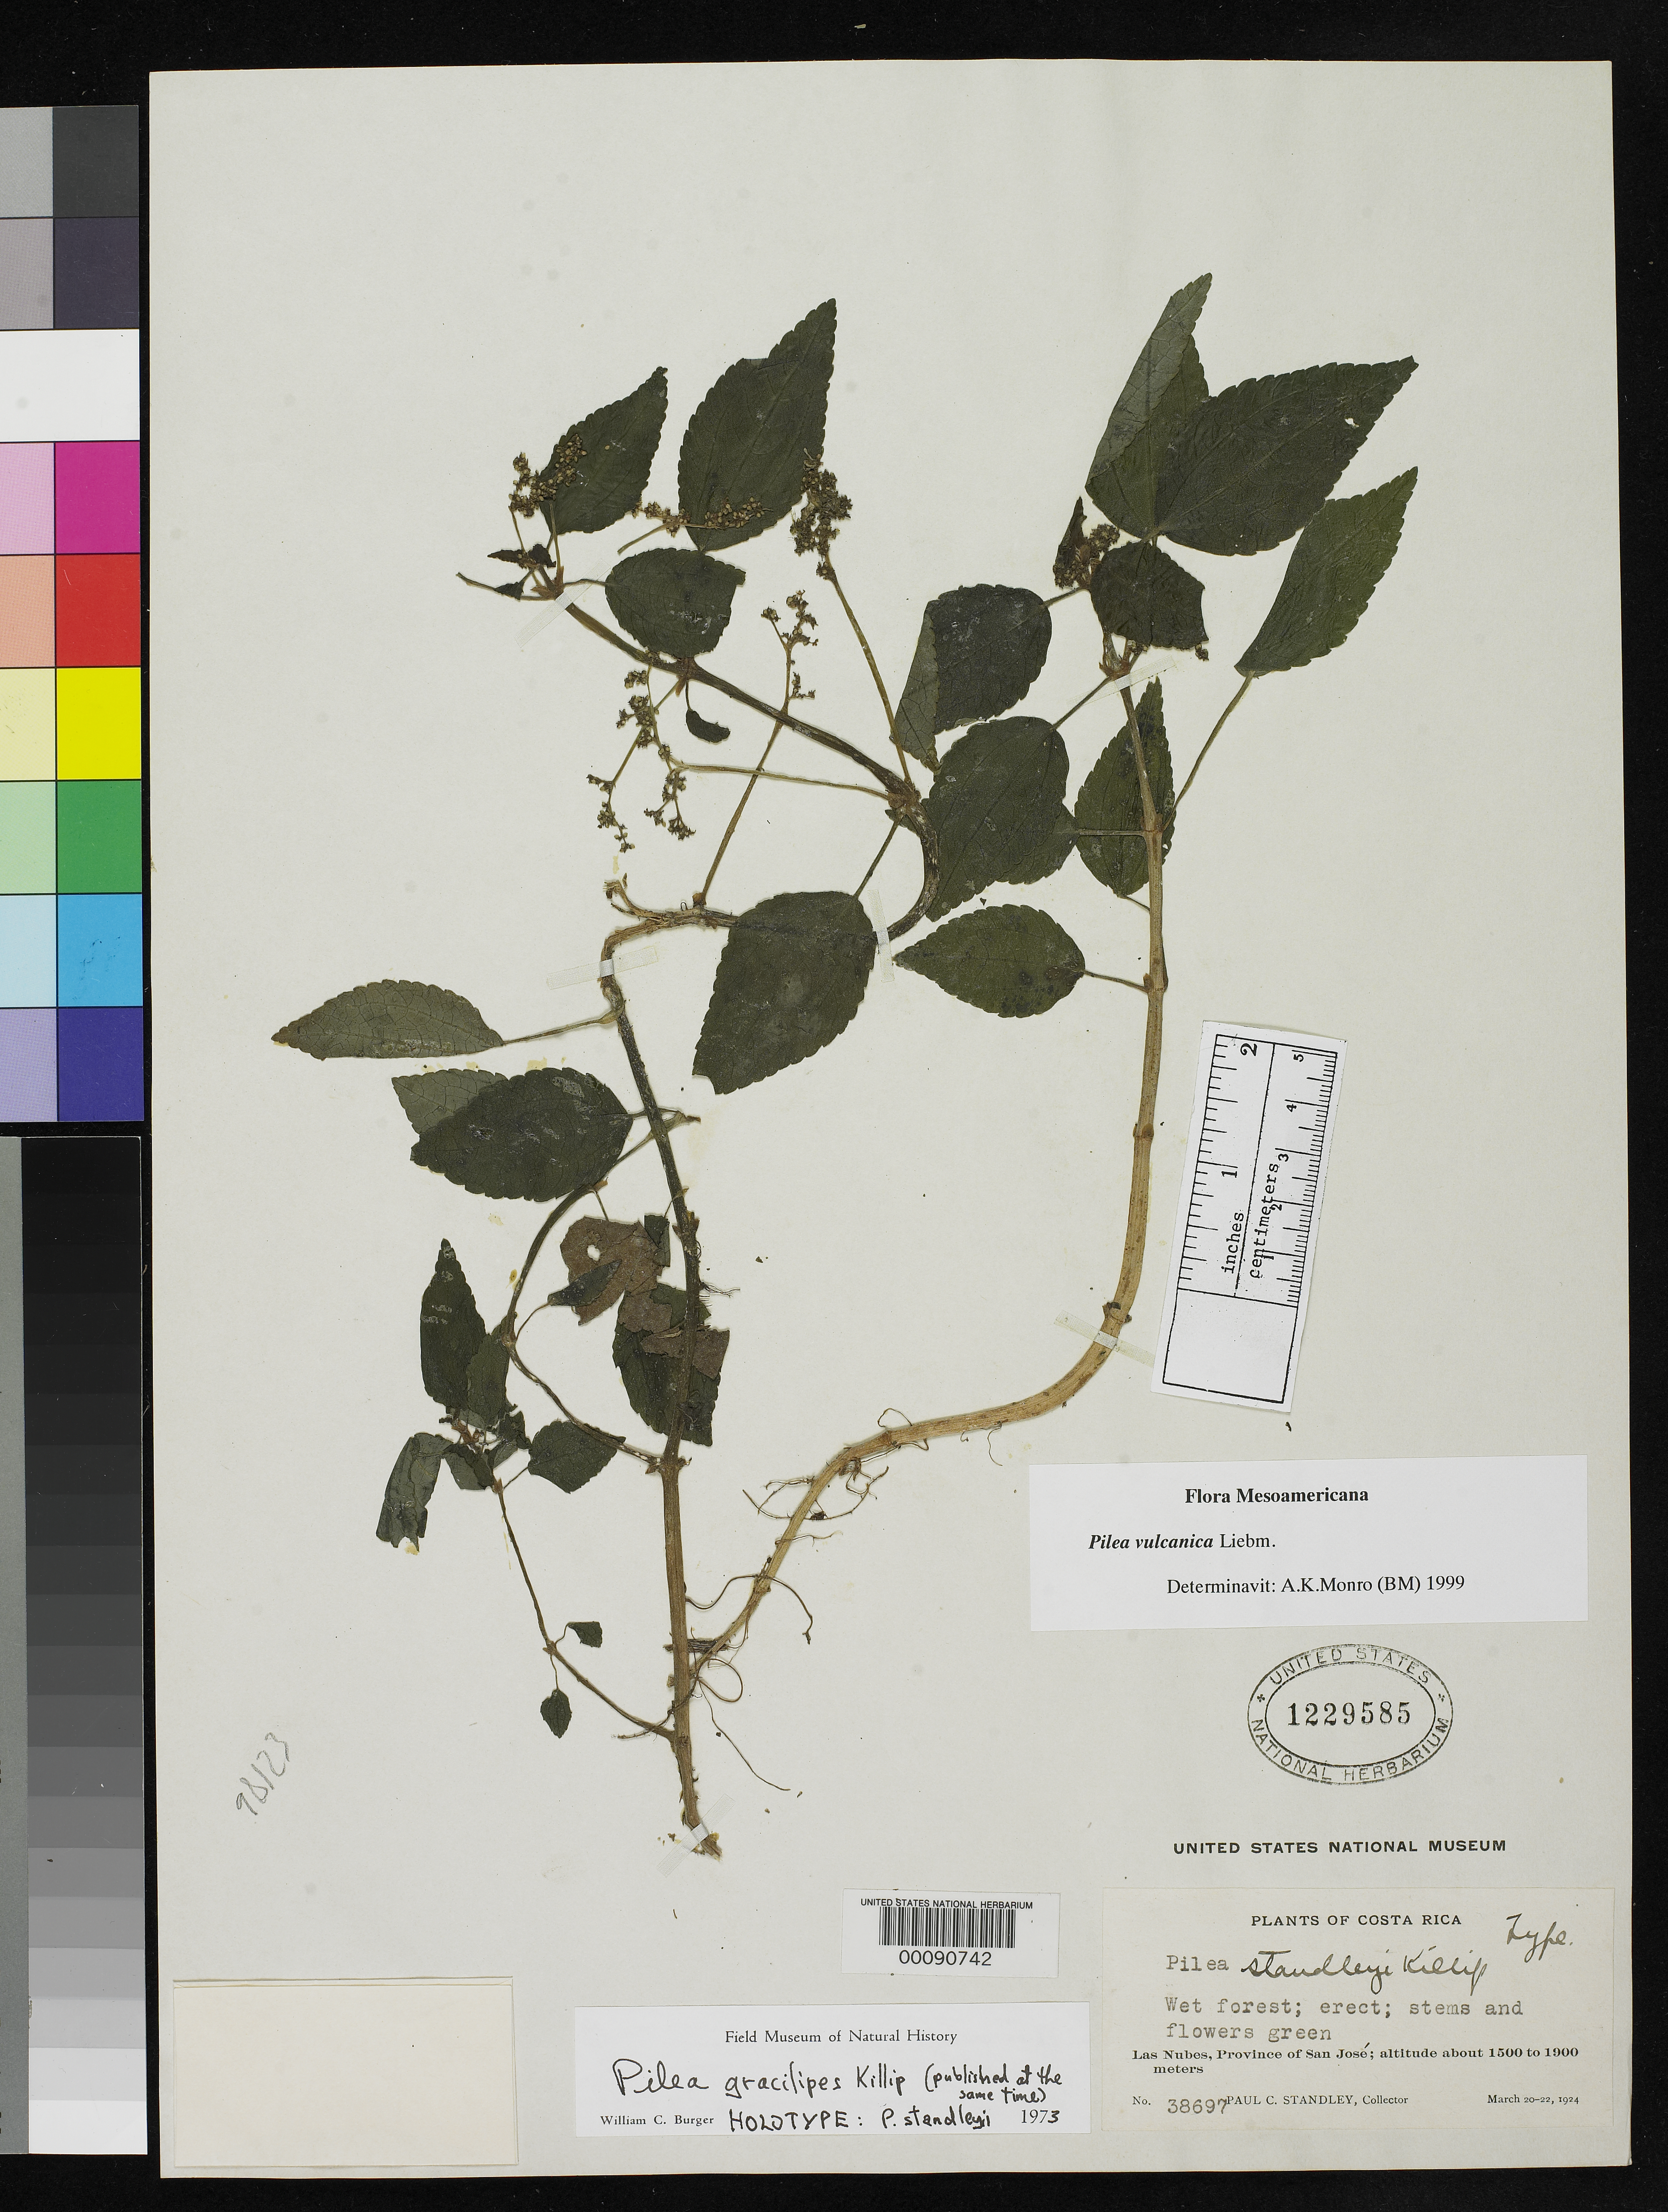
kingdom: Plantae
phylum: Tracheophyta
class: Magnoliopsida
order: Rosales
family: Urticaceae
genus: Pilea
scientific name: Pilea standleyi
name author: Killip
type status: Holotype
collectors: P. C. Standley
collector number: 38697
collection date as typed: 20 Mar 1924 to 22 Mar 1924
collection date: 1924-03-20/1924-03-22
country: Costa Rica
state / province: San José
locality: Las Nubes.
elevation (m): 1500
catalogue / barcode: US 1229585